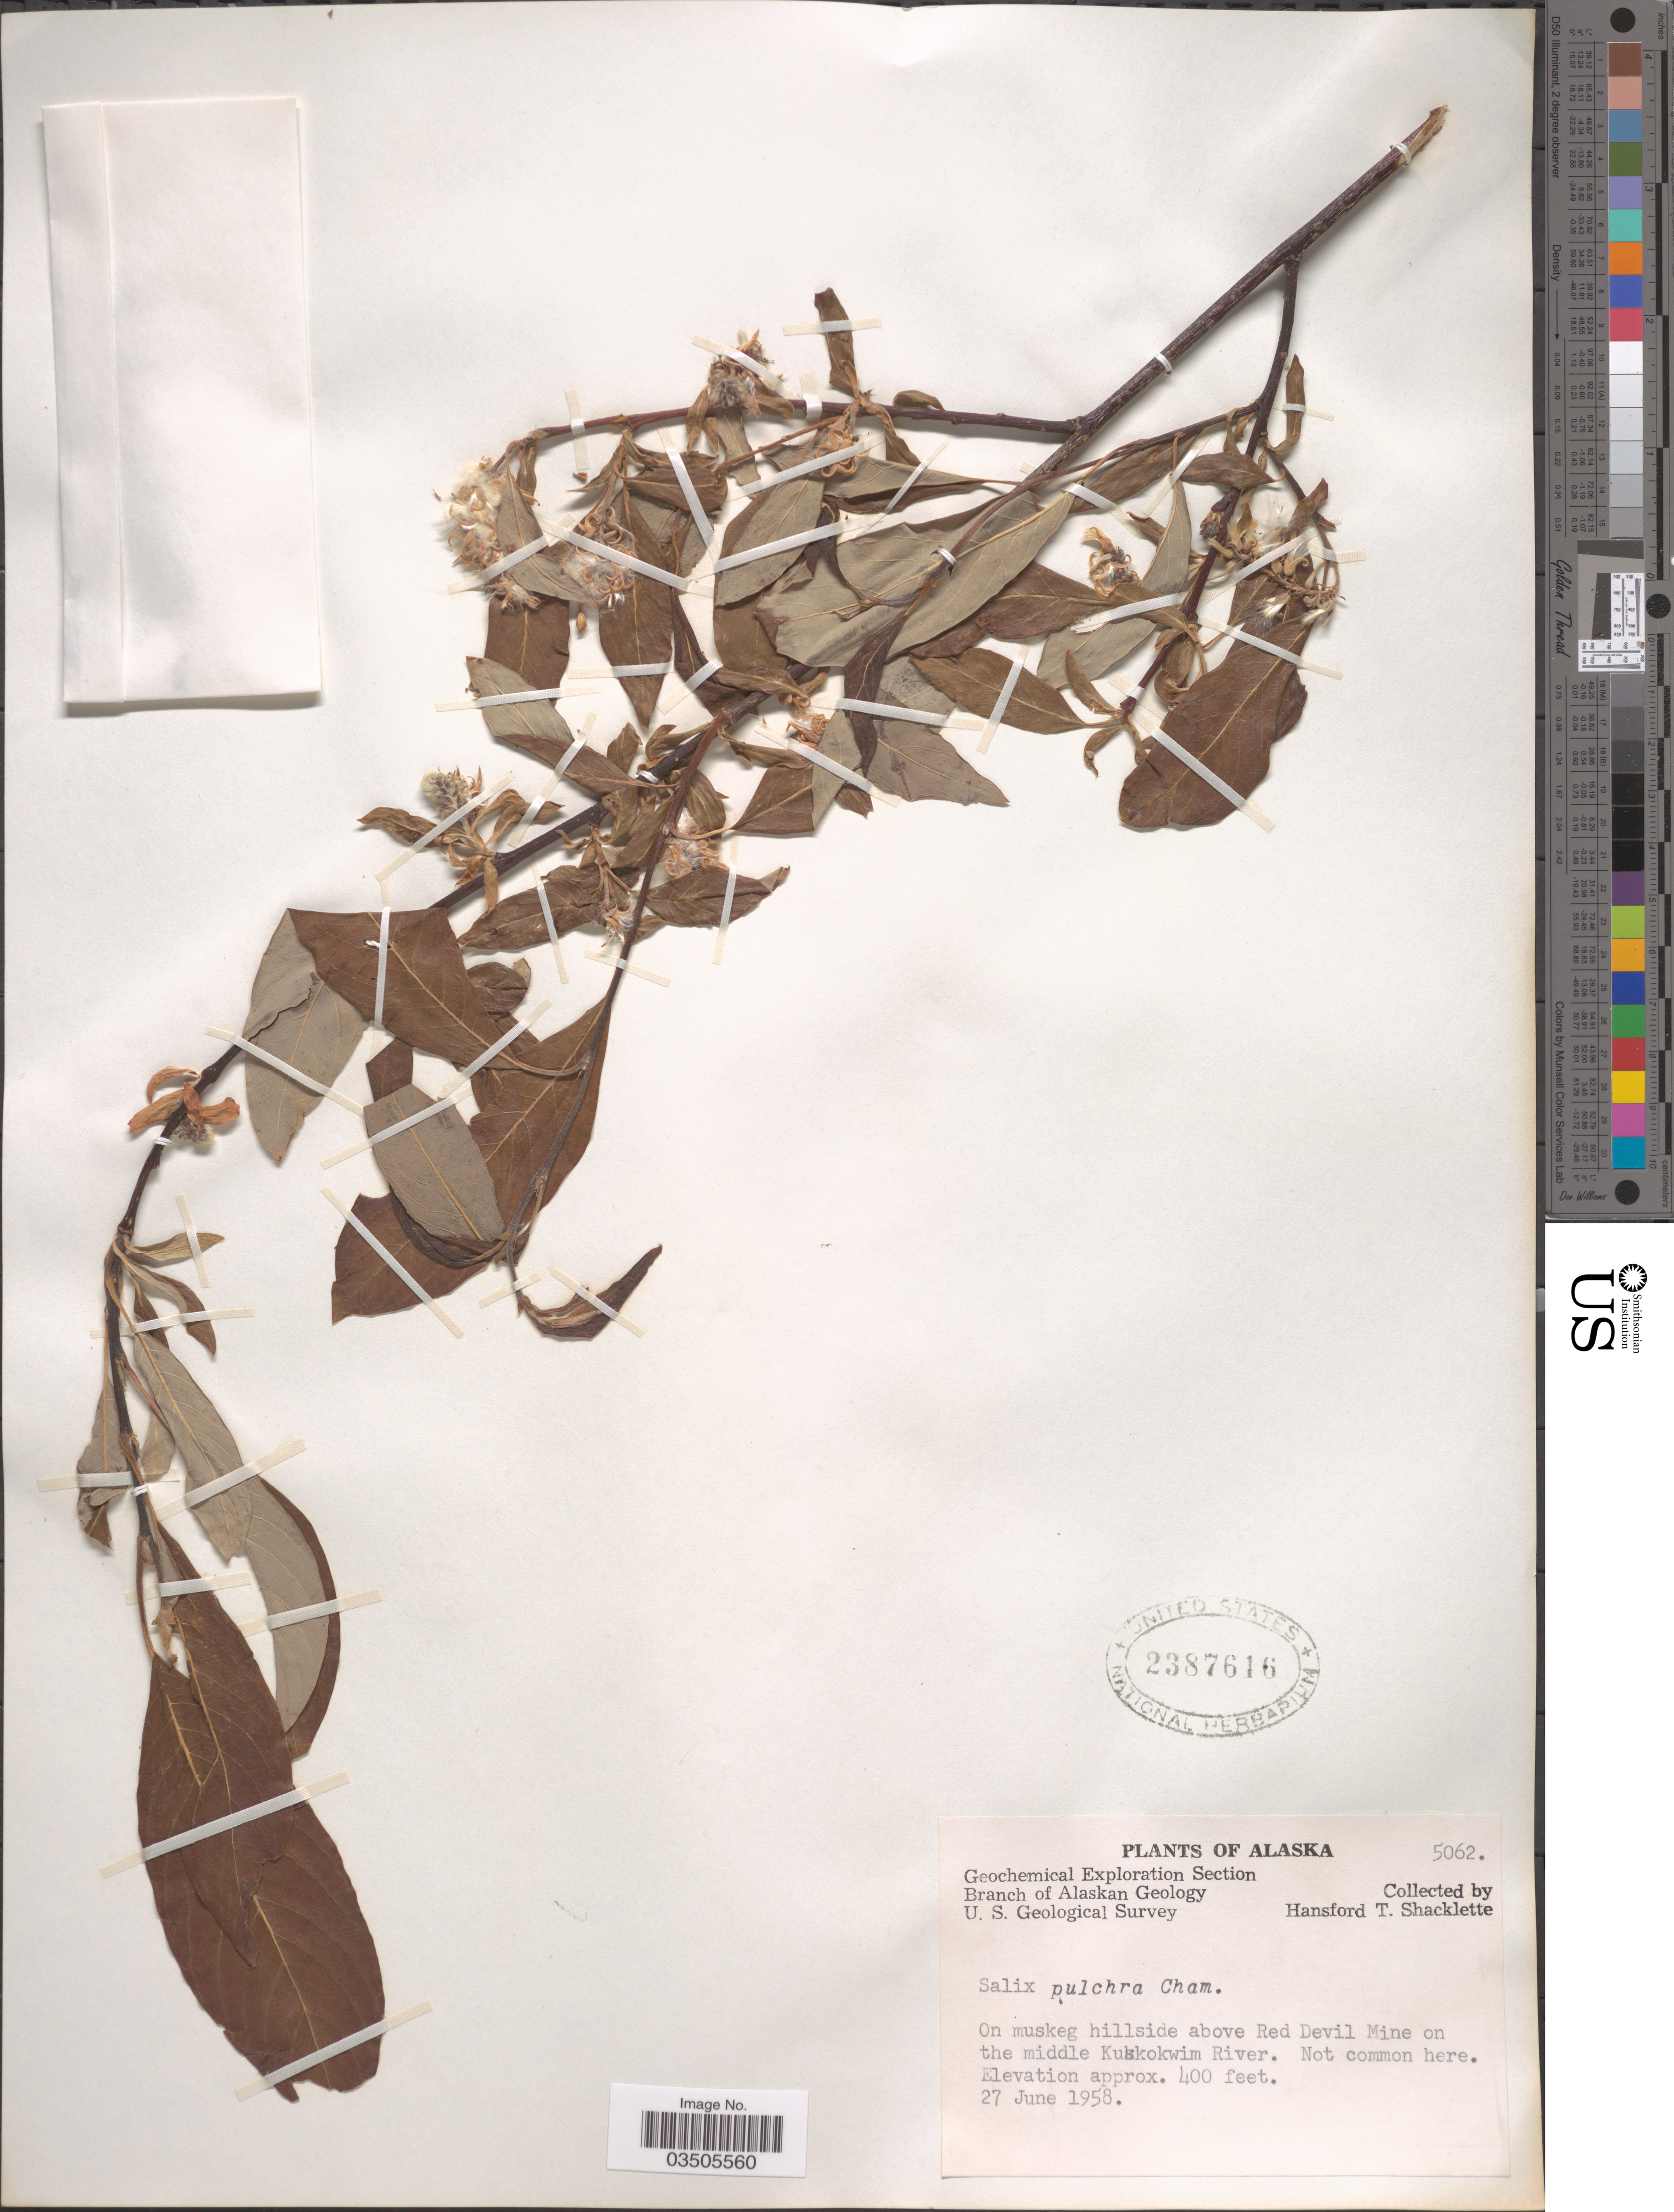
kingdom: Plantae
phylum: Tracheophyta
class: Magnoliopsida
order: Malpighiales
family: Salicaceae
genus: Salix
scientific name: Salix pulchra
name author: Cham.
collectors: H. Shacklette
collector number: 5062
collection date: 1958-06-27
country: United States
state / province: Alaska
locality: On muskeg hillside above Red Devil Mine on the middle Kuskokwim River.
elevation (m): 122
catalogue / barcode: US 2387616